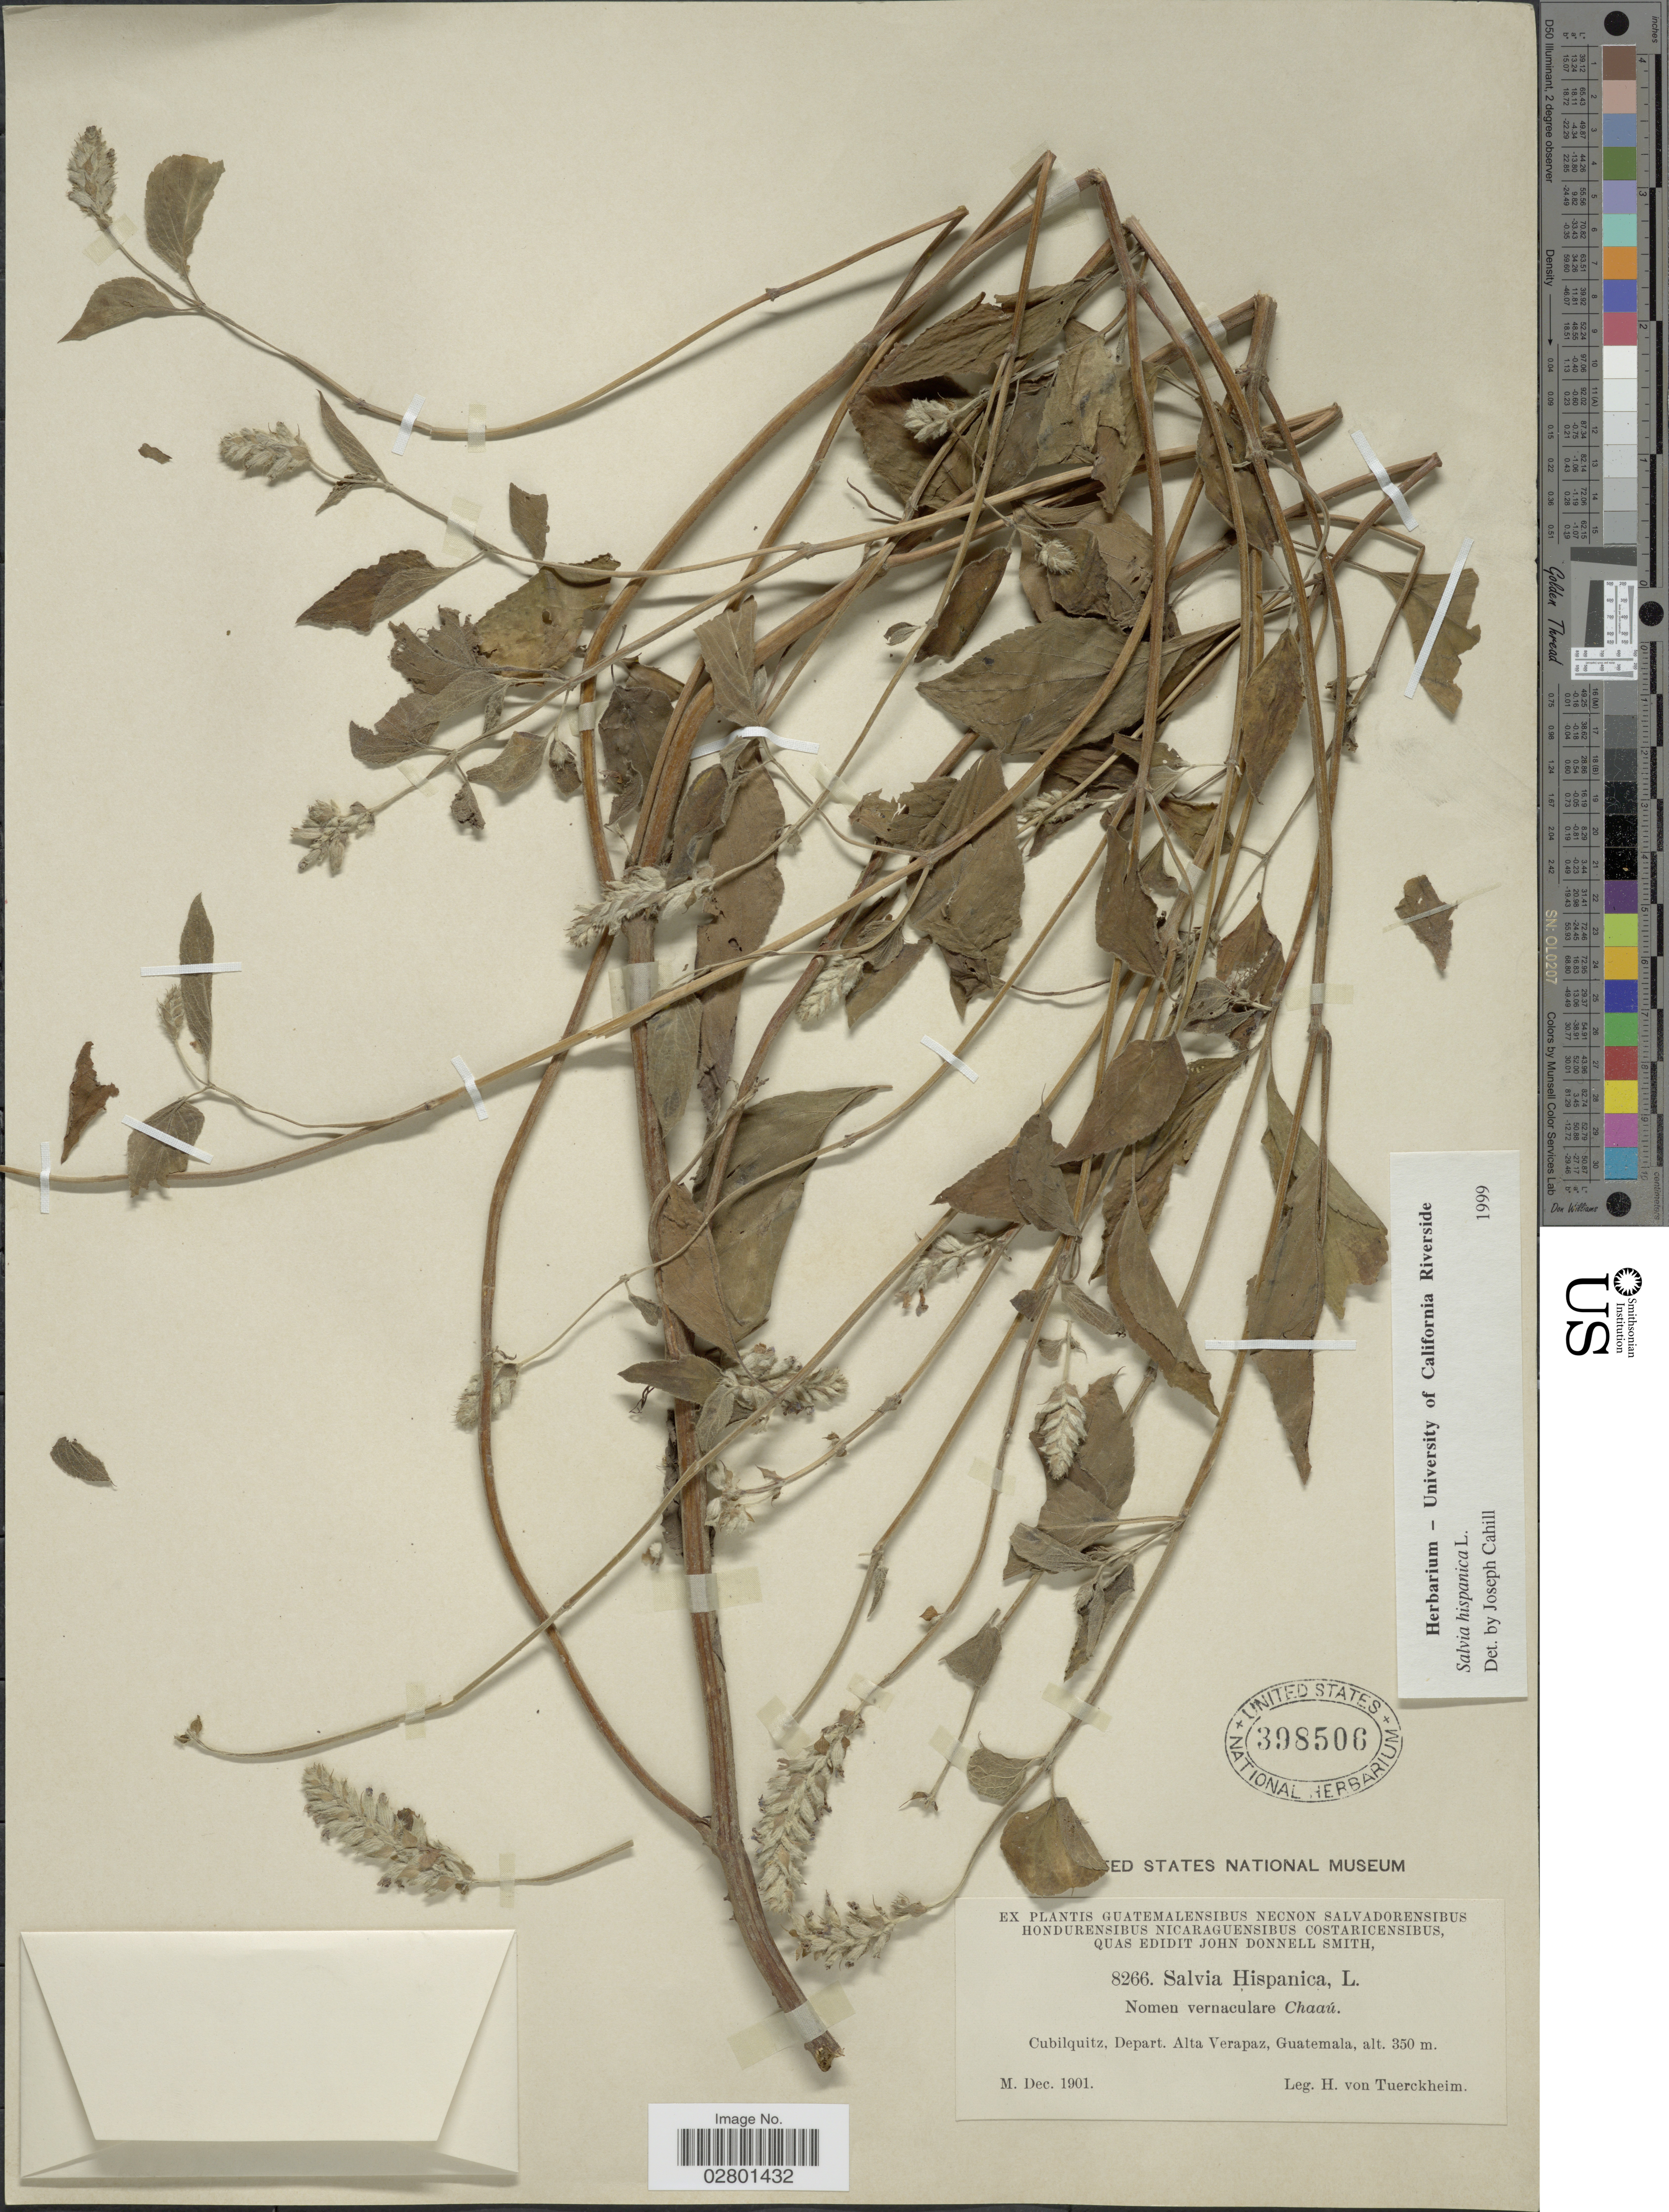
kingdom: Plantae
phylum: Tracheophyta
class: Magnoliopsida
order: Lamiales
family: Lamiaceae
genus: Salvia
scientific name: Salvia hispanica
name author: L.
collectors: H. von Türckheim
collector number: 8266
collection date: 1901-12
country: Guatemala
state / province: Alta Verapaz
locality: Cubilquitz, Depart. Alta Verapaz, Guatemala.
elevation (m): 350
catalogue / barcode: US 398506